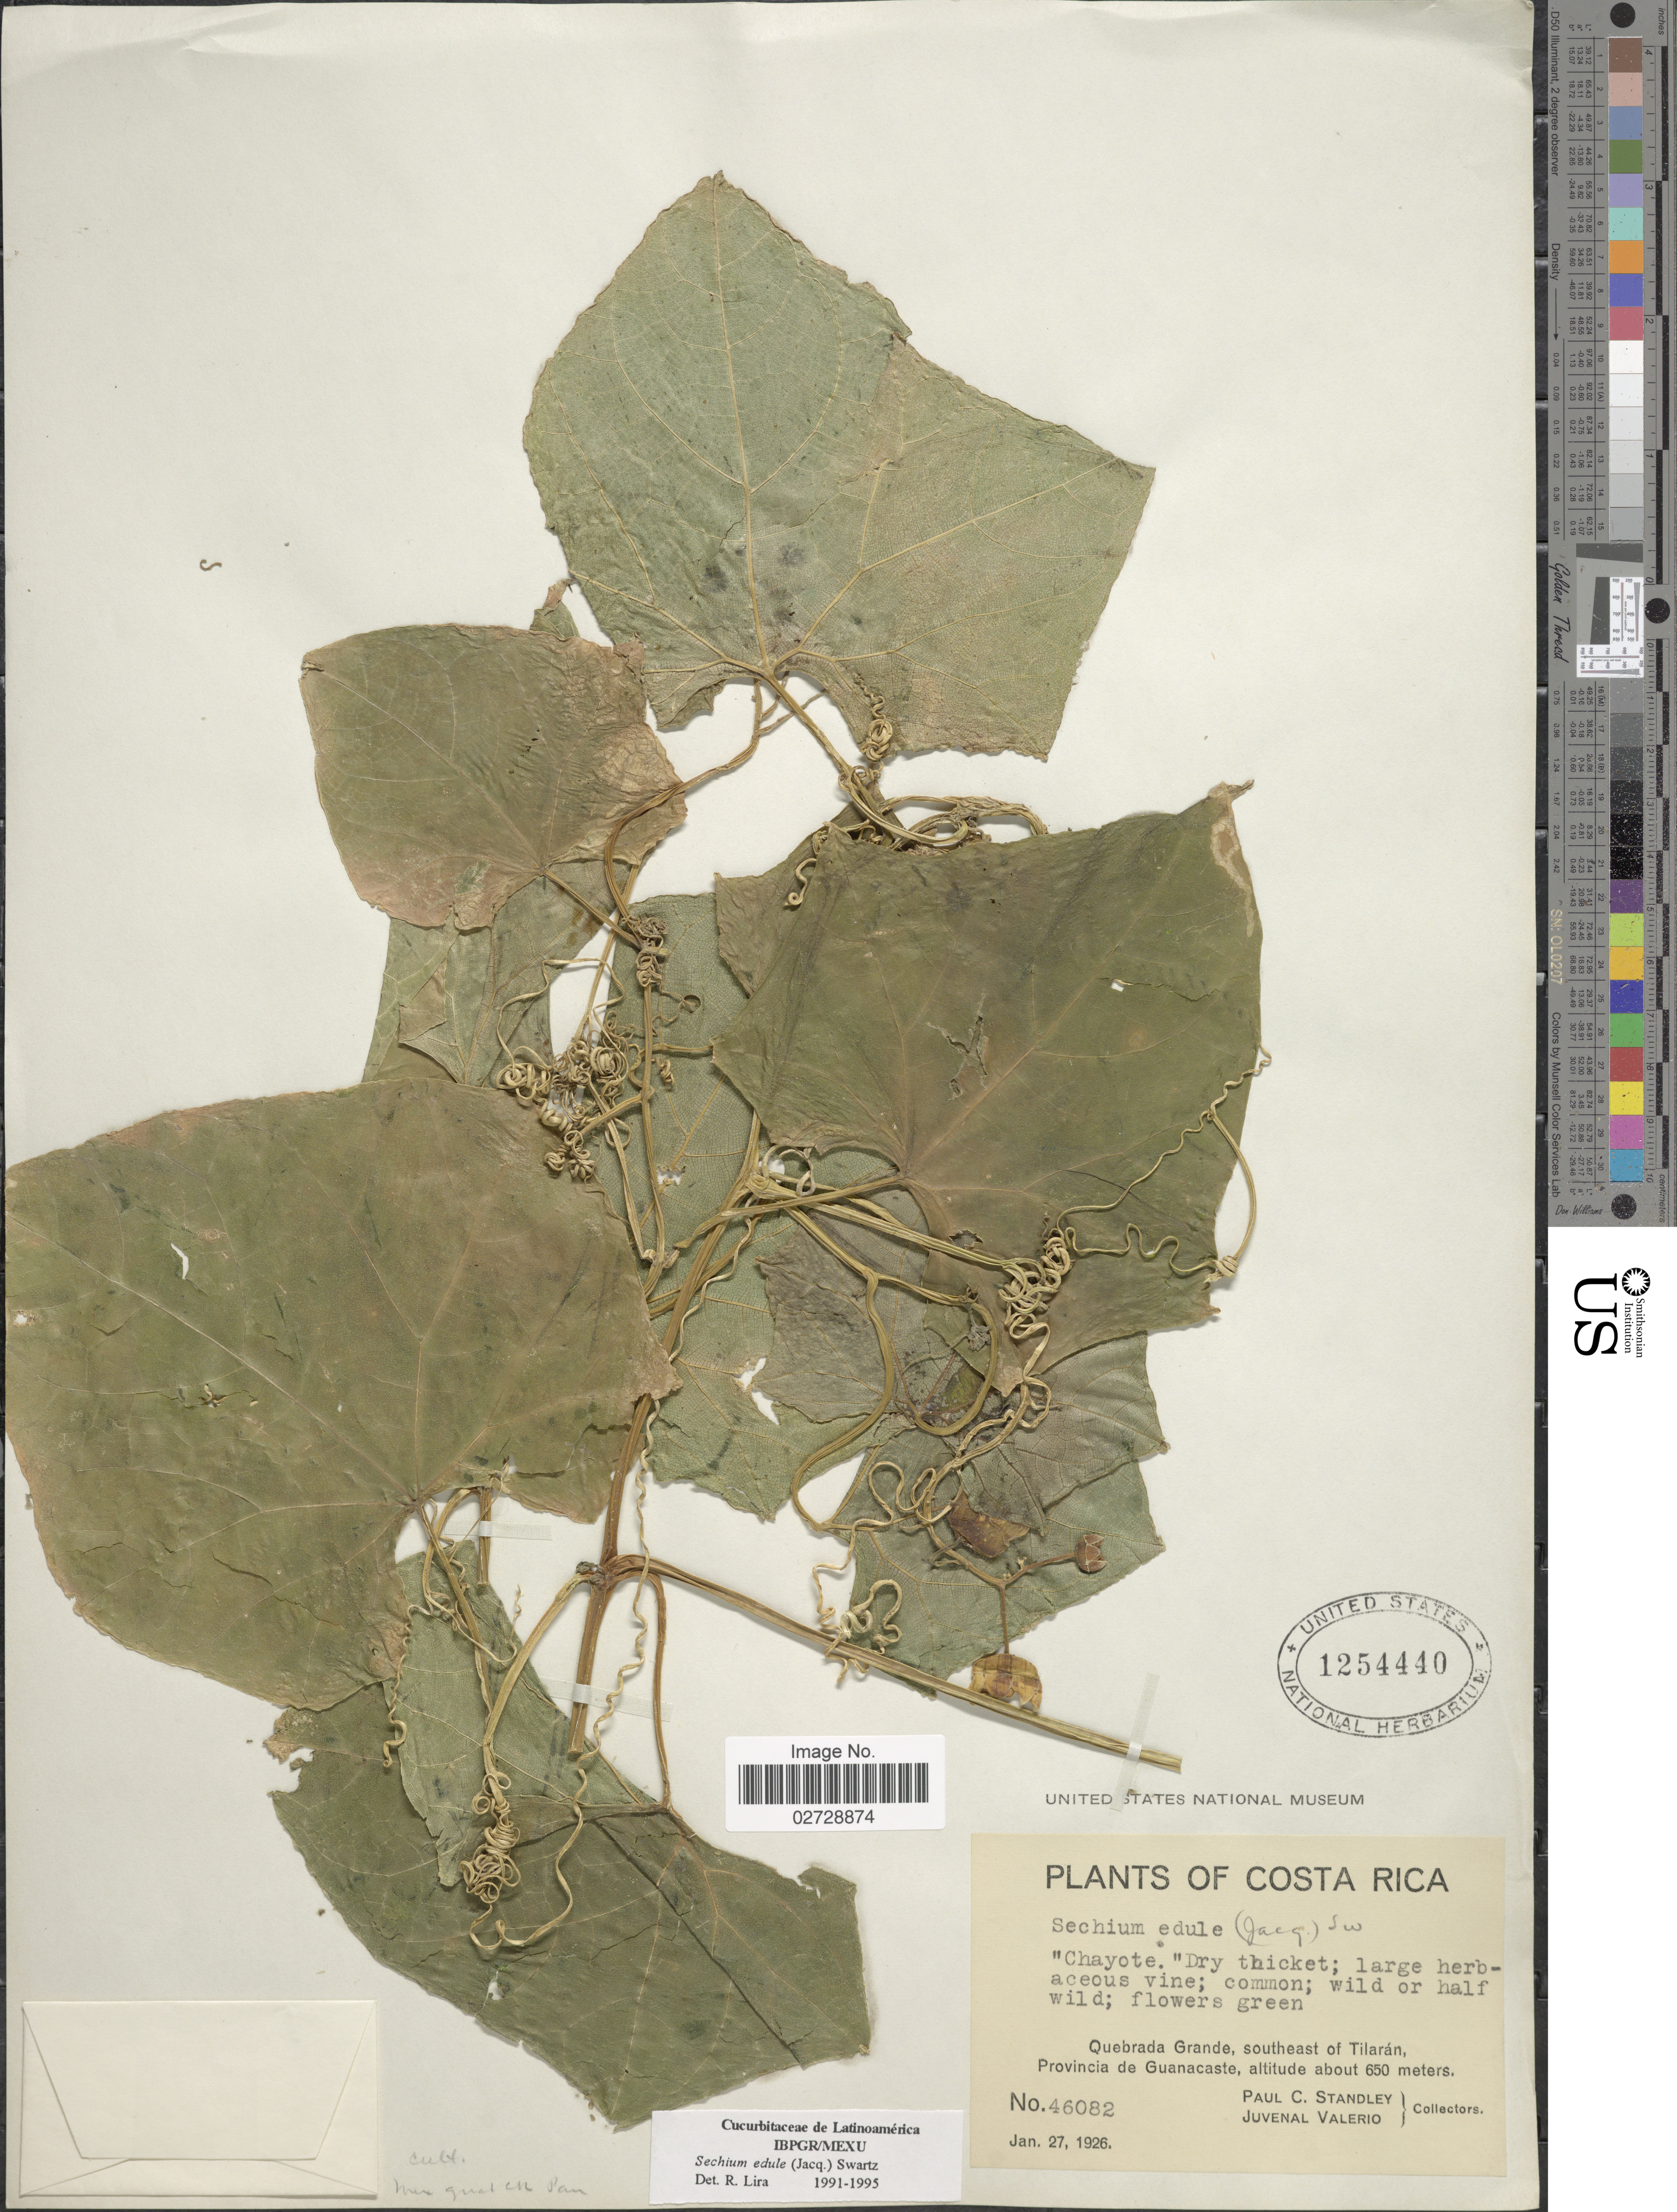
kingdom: Plantae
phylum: Tracheophyta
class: Magnoliopsida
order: Cucurbitales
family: Cucurbitaceae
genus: Sicyos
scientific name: Sicyos edulis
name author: Jacq.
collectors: P. C. Standley & J. Valerio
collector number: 46082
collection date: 1926-01-27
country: Costa Rica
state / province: Guanacaste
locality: Quebrada Grande, southeast of Tilarán.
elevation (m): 650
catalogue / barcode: US 1254440